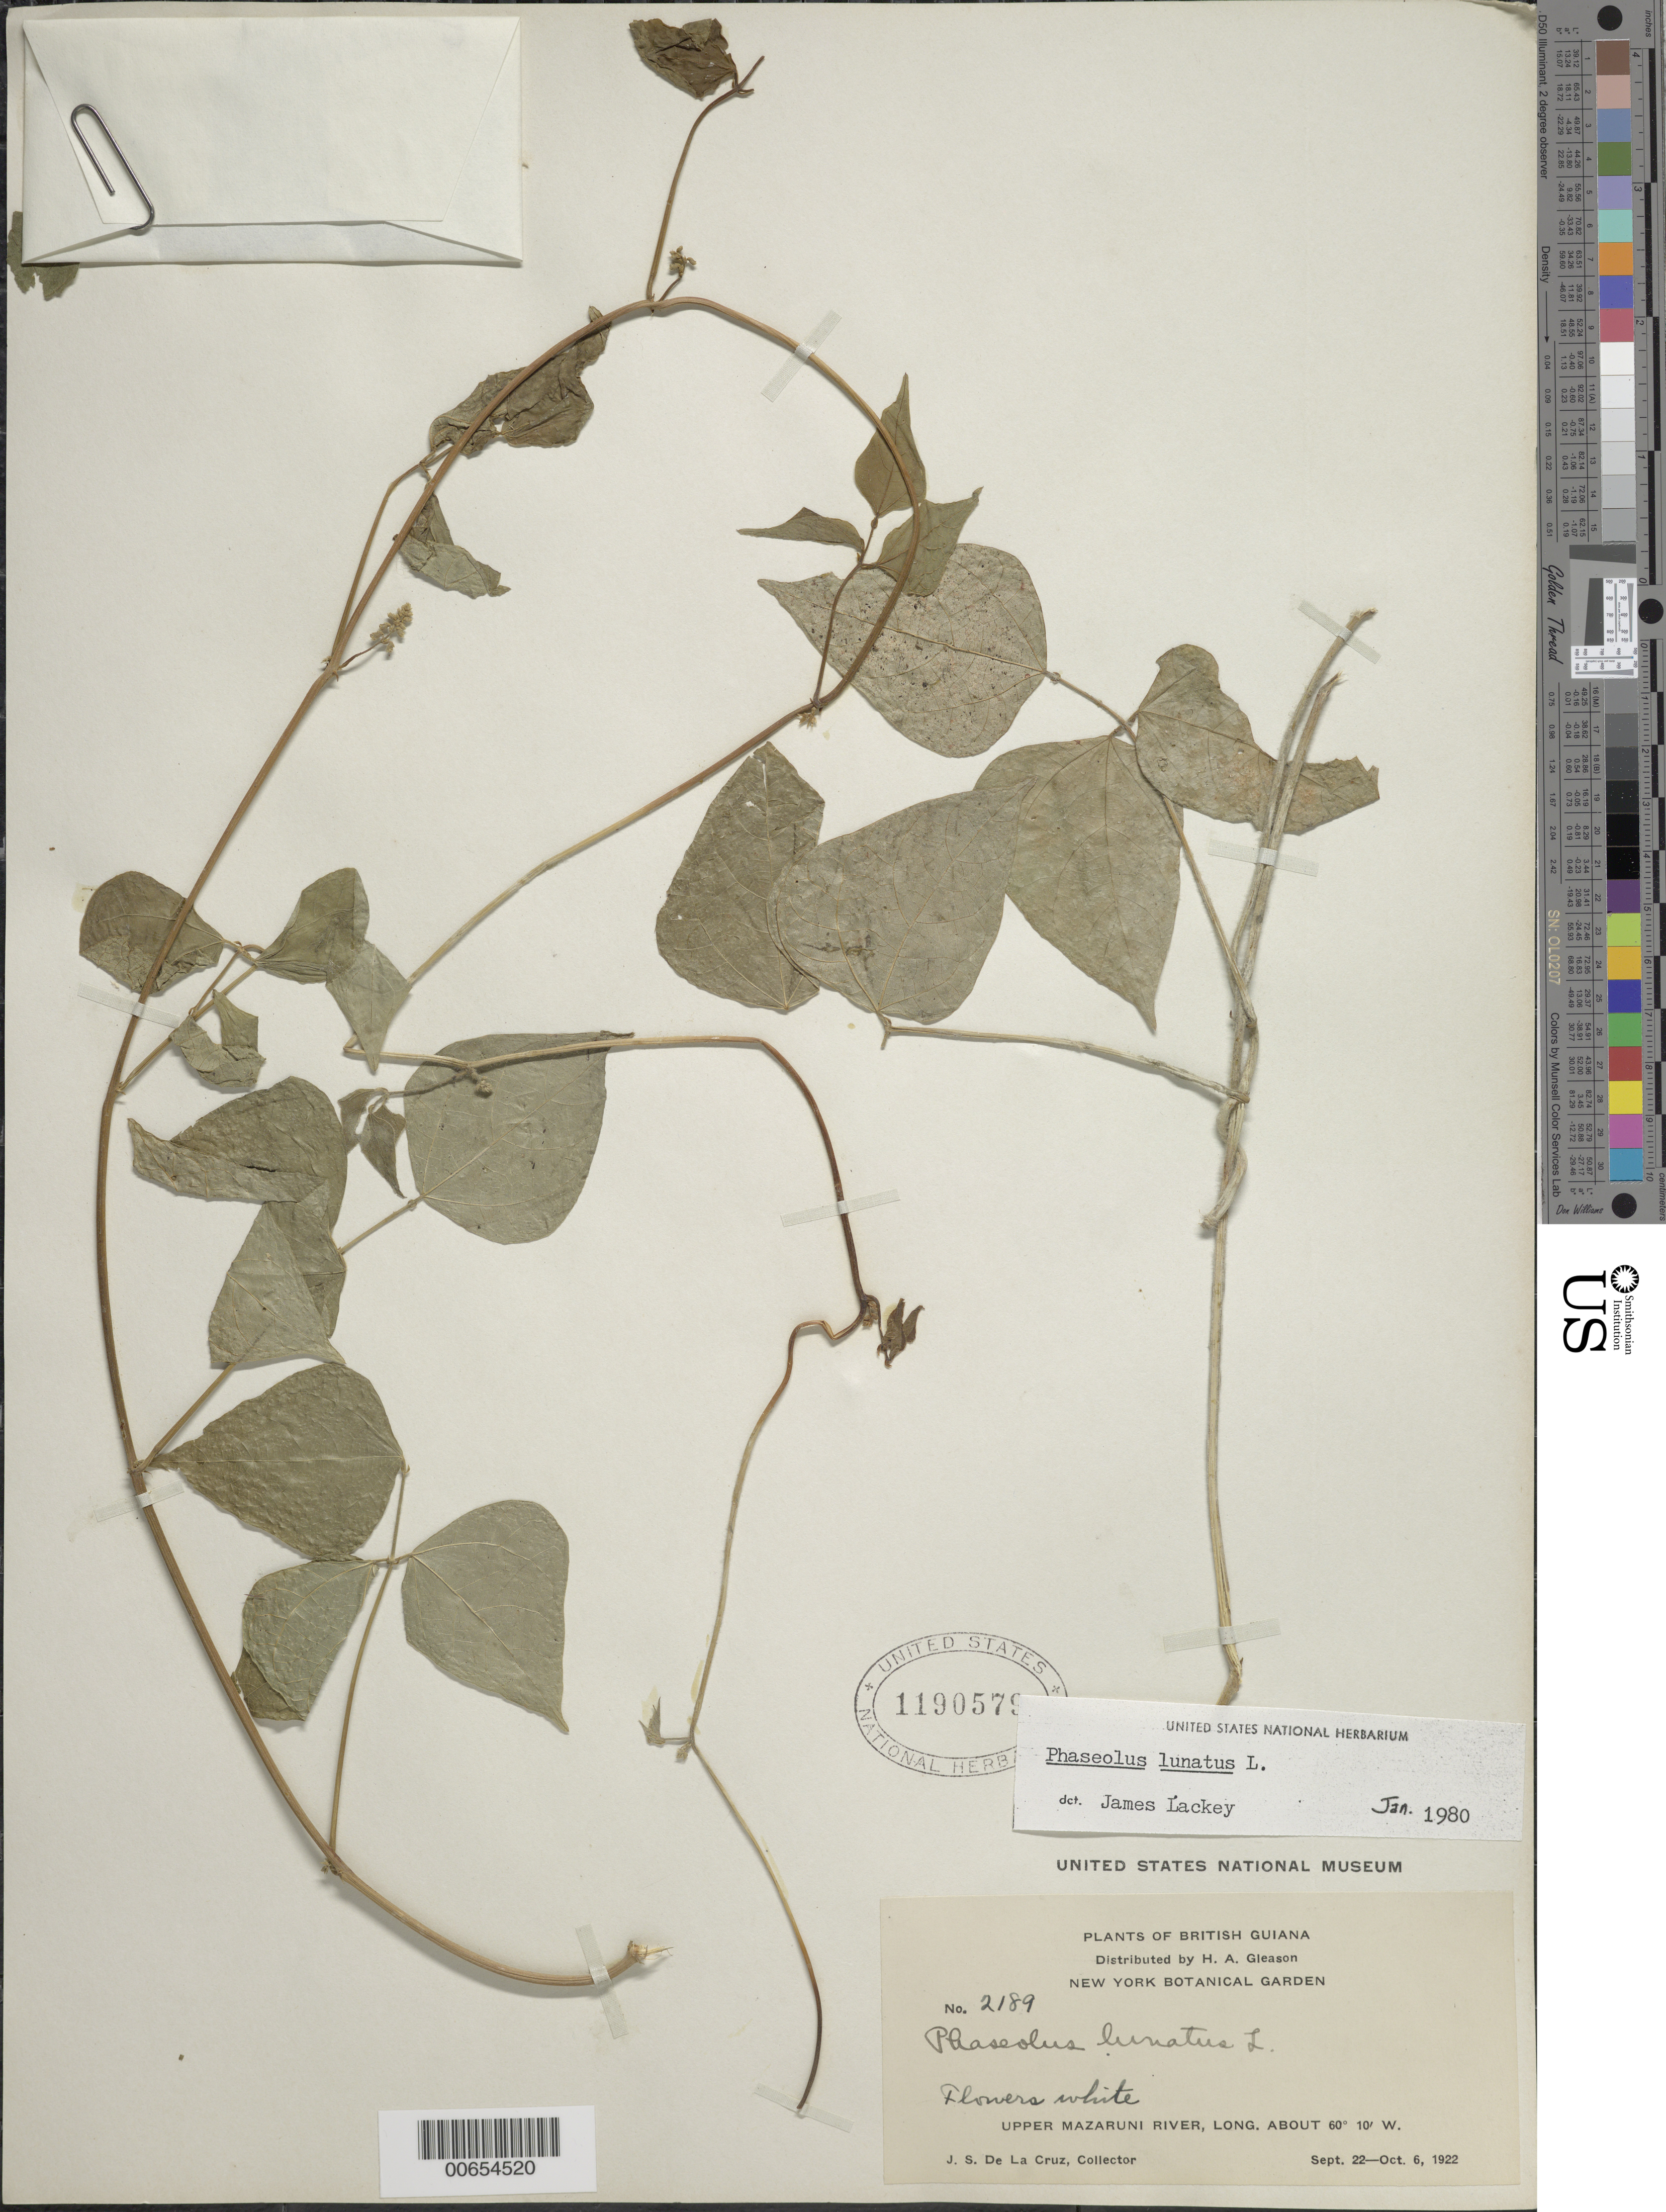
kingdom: Plantae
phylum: Tracheophyta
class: Magnoliopsida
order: Fabales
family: Fabaceae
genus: Phaseolus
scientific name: Phaseolus lunatus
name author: L.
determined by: Lackey, J.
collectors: J. S. de la Cruz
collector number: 2189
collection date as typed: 22-Sep-22 to 6-Oct-22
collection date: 1922-09-22/1922-10-06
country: Guyana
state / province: Cuyuni-Mazaruni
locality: Upper Mazaruni R.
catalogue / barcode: US 1190579